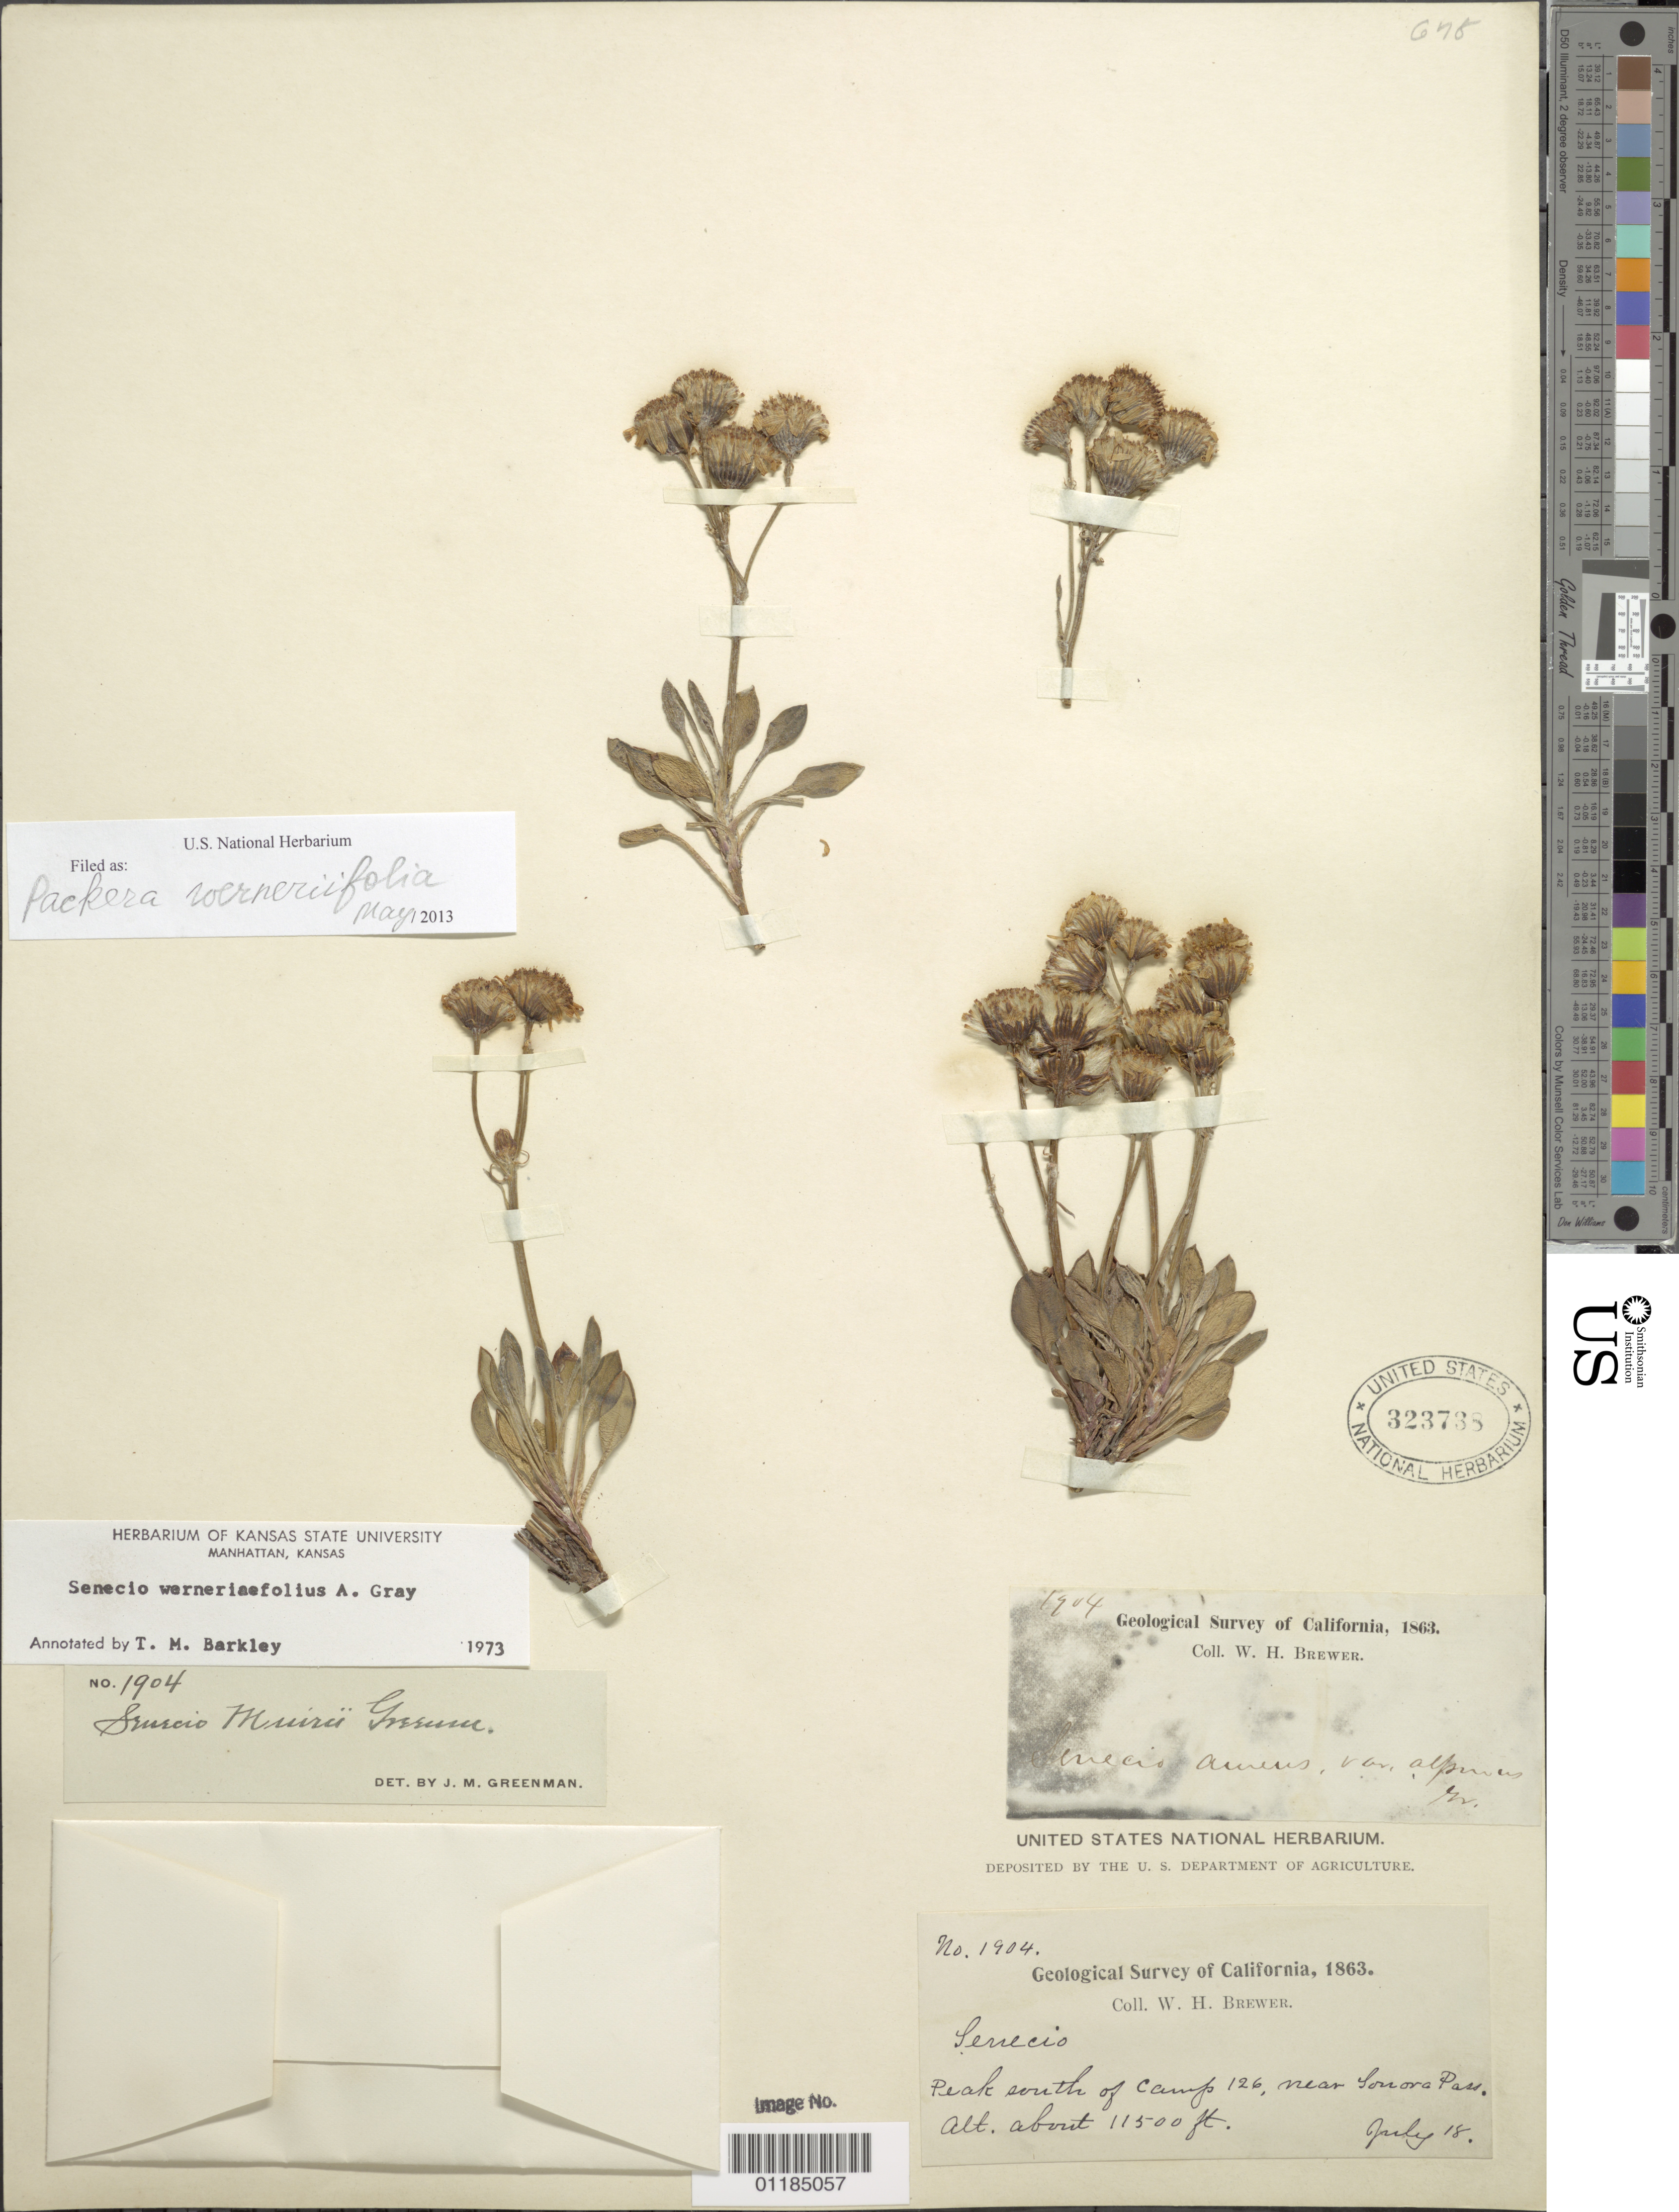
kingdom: Plantae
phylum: Tracheophyta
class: Magnoliopsida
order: Asterales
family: Asteraceae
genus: Packera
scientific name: Packera werneriifolia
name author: (A. Gray) W.A. Weber & Á. Löve ex Trock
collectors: W. H. Brewer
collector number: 1904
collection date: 1863-07-18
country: United States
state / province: California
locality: Peak south of Camp 126, near Sonora Pass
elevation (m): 3505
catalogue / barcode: US 323738